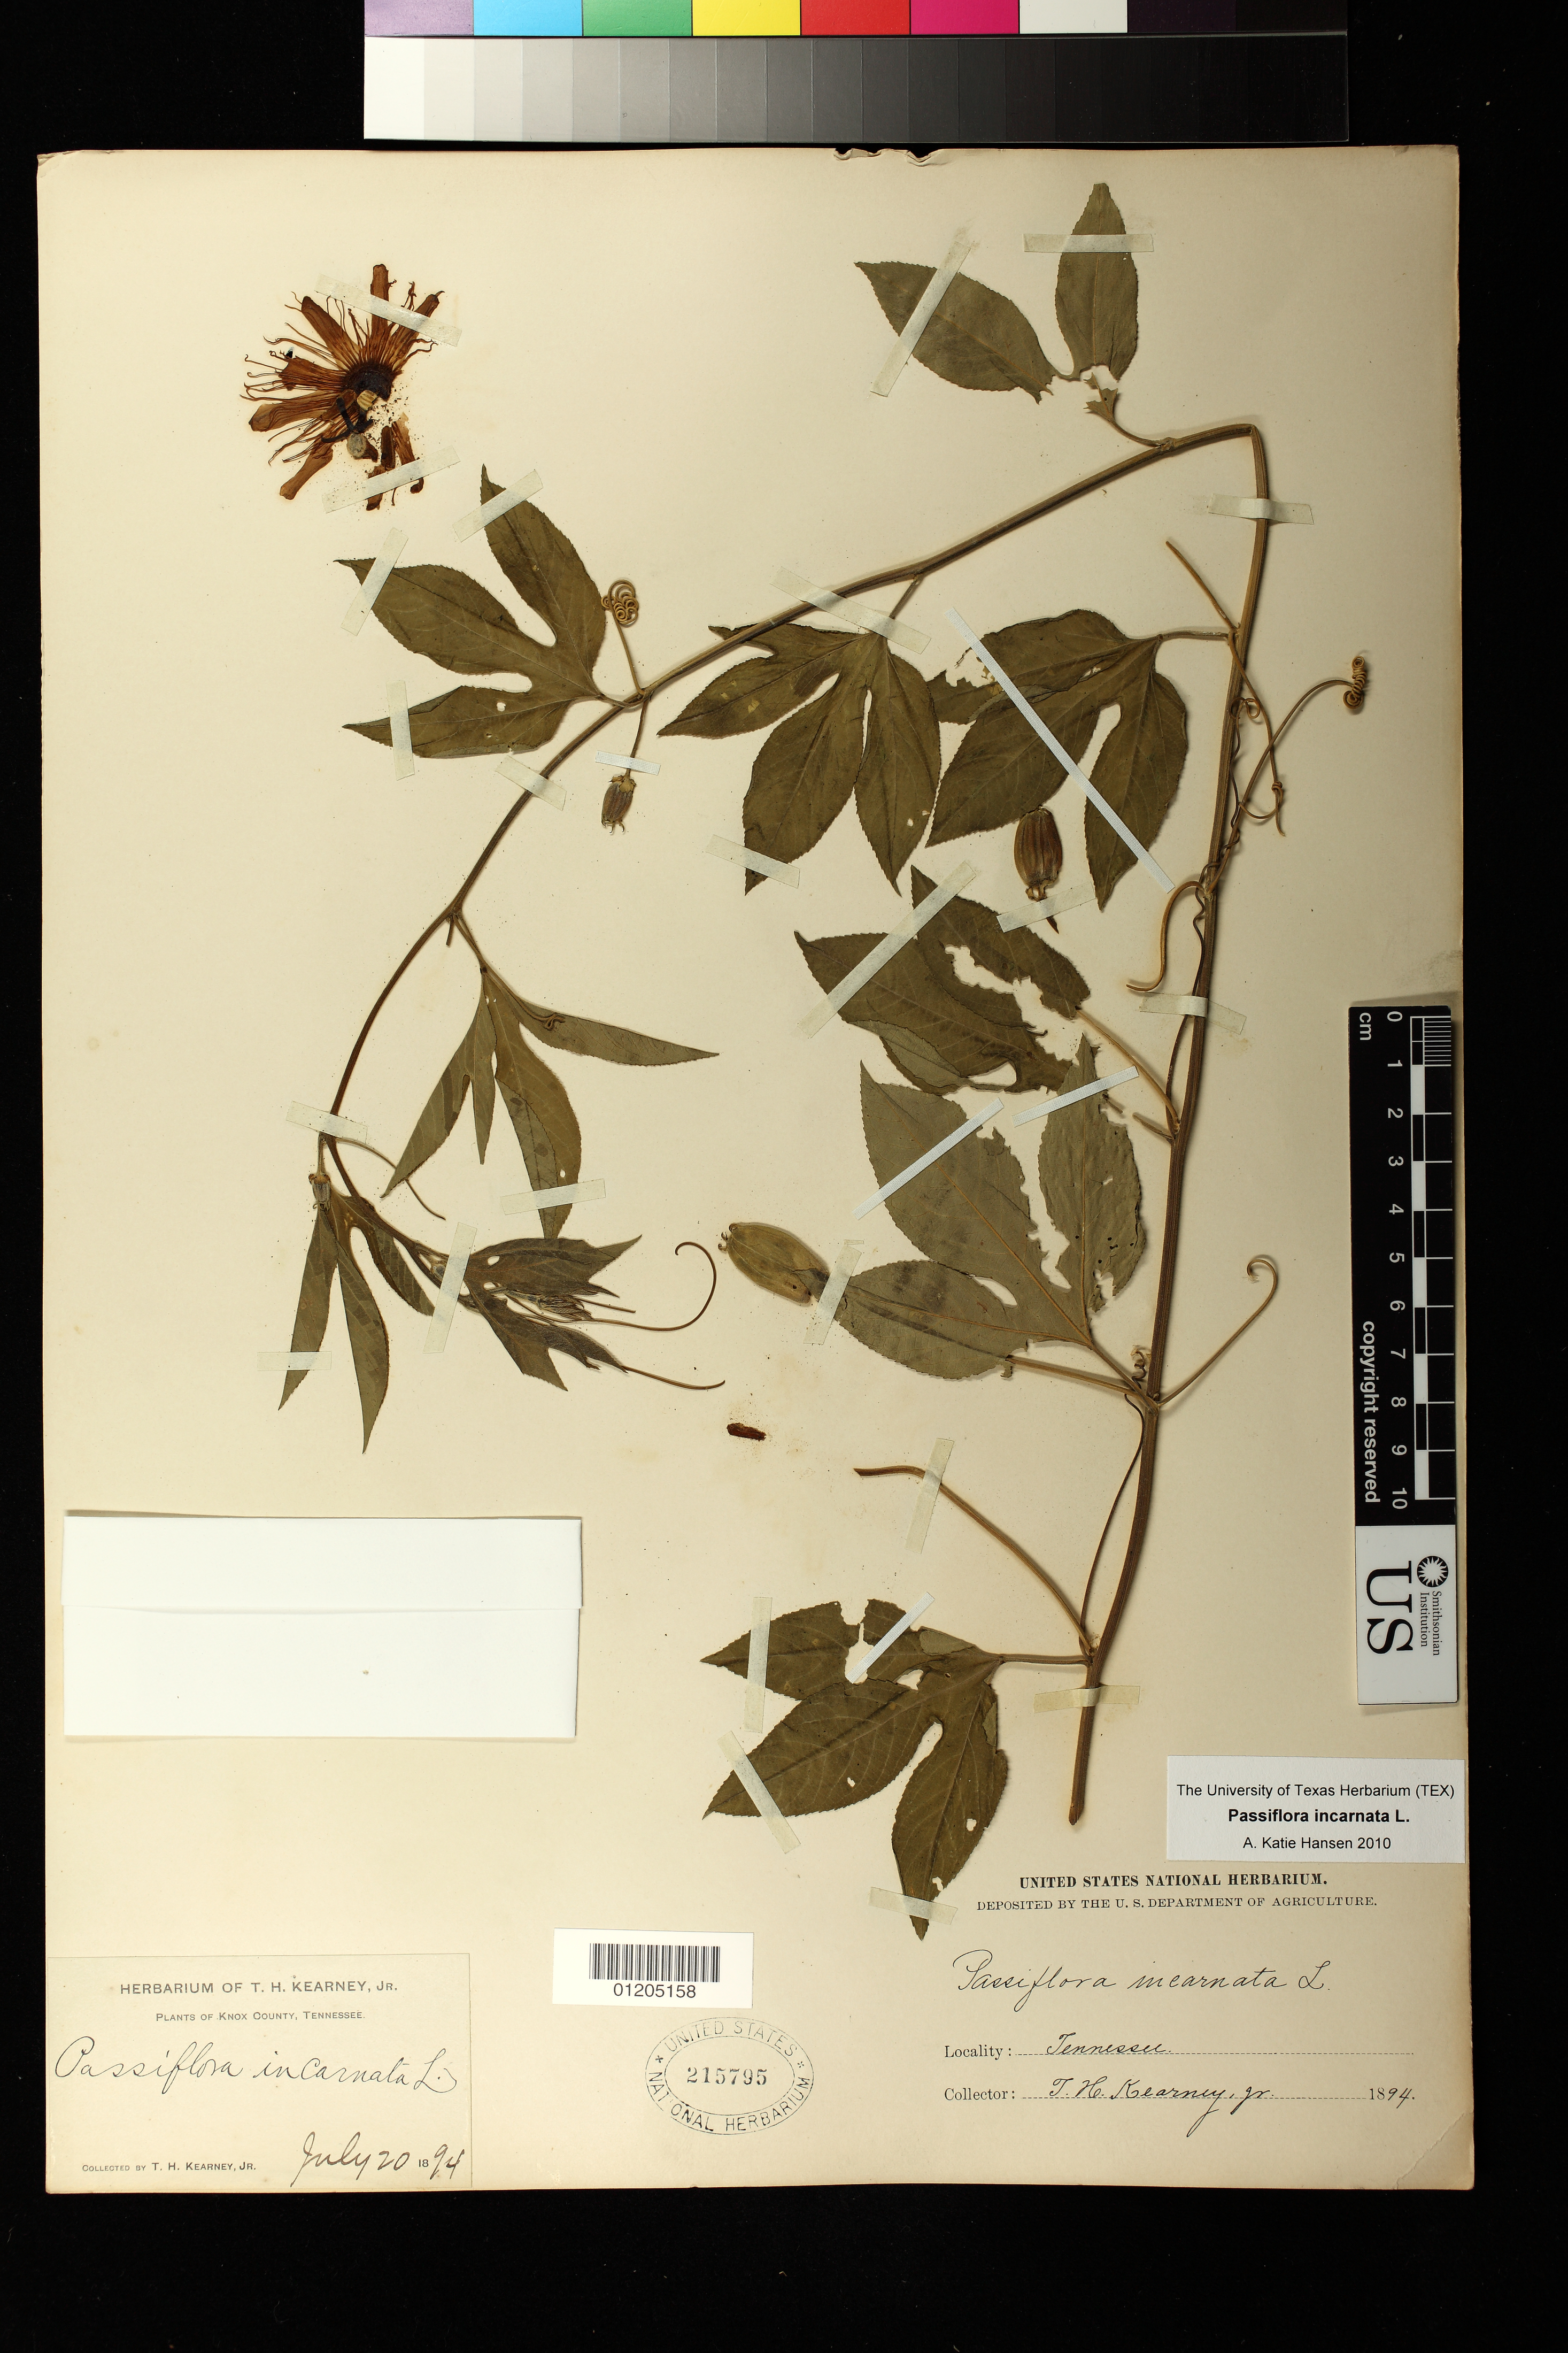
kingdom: Plantae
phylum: Tracheophyta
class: Magnoliopsida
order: Malpighiales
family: Passifloraceae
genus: Passiflora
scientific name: Passiflora incarnata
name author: L.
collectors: T. H. Kearney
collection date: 1894-07-20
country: United States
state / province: Tennessee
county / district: Knox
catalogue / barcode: US 215795